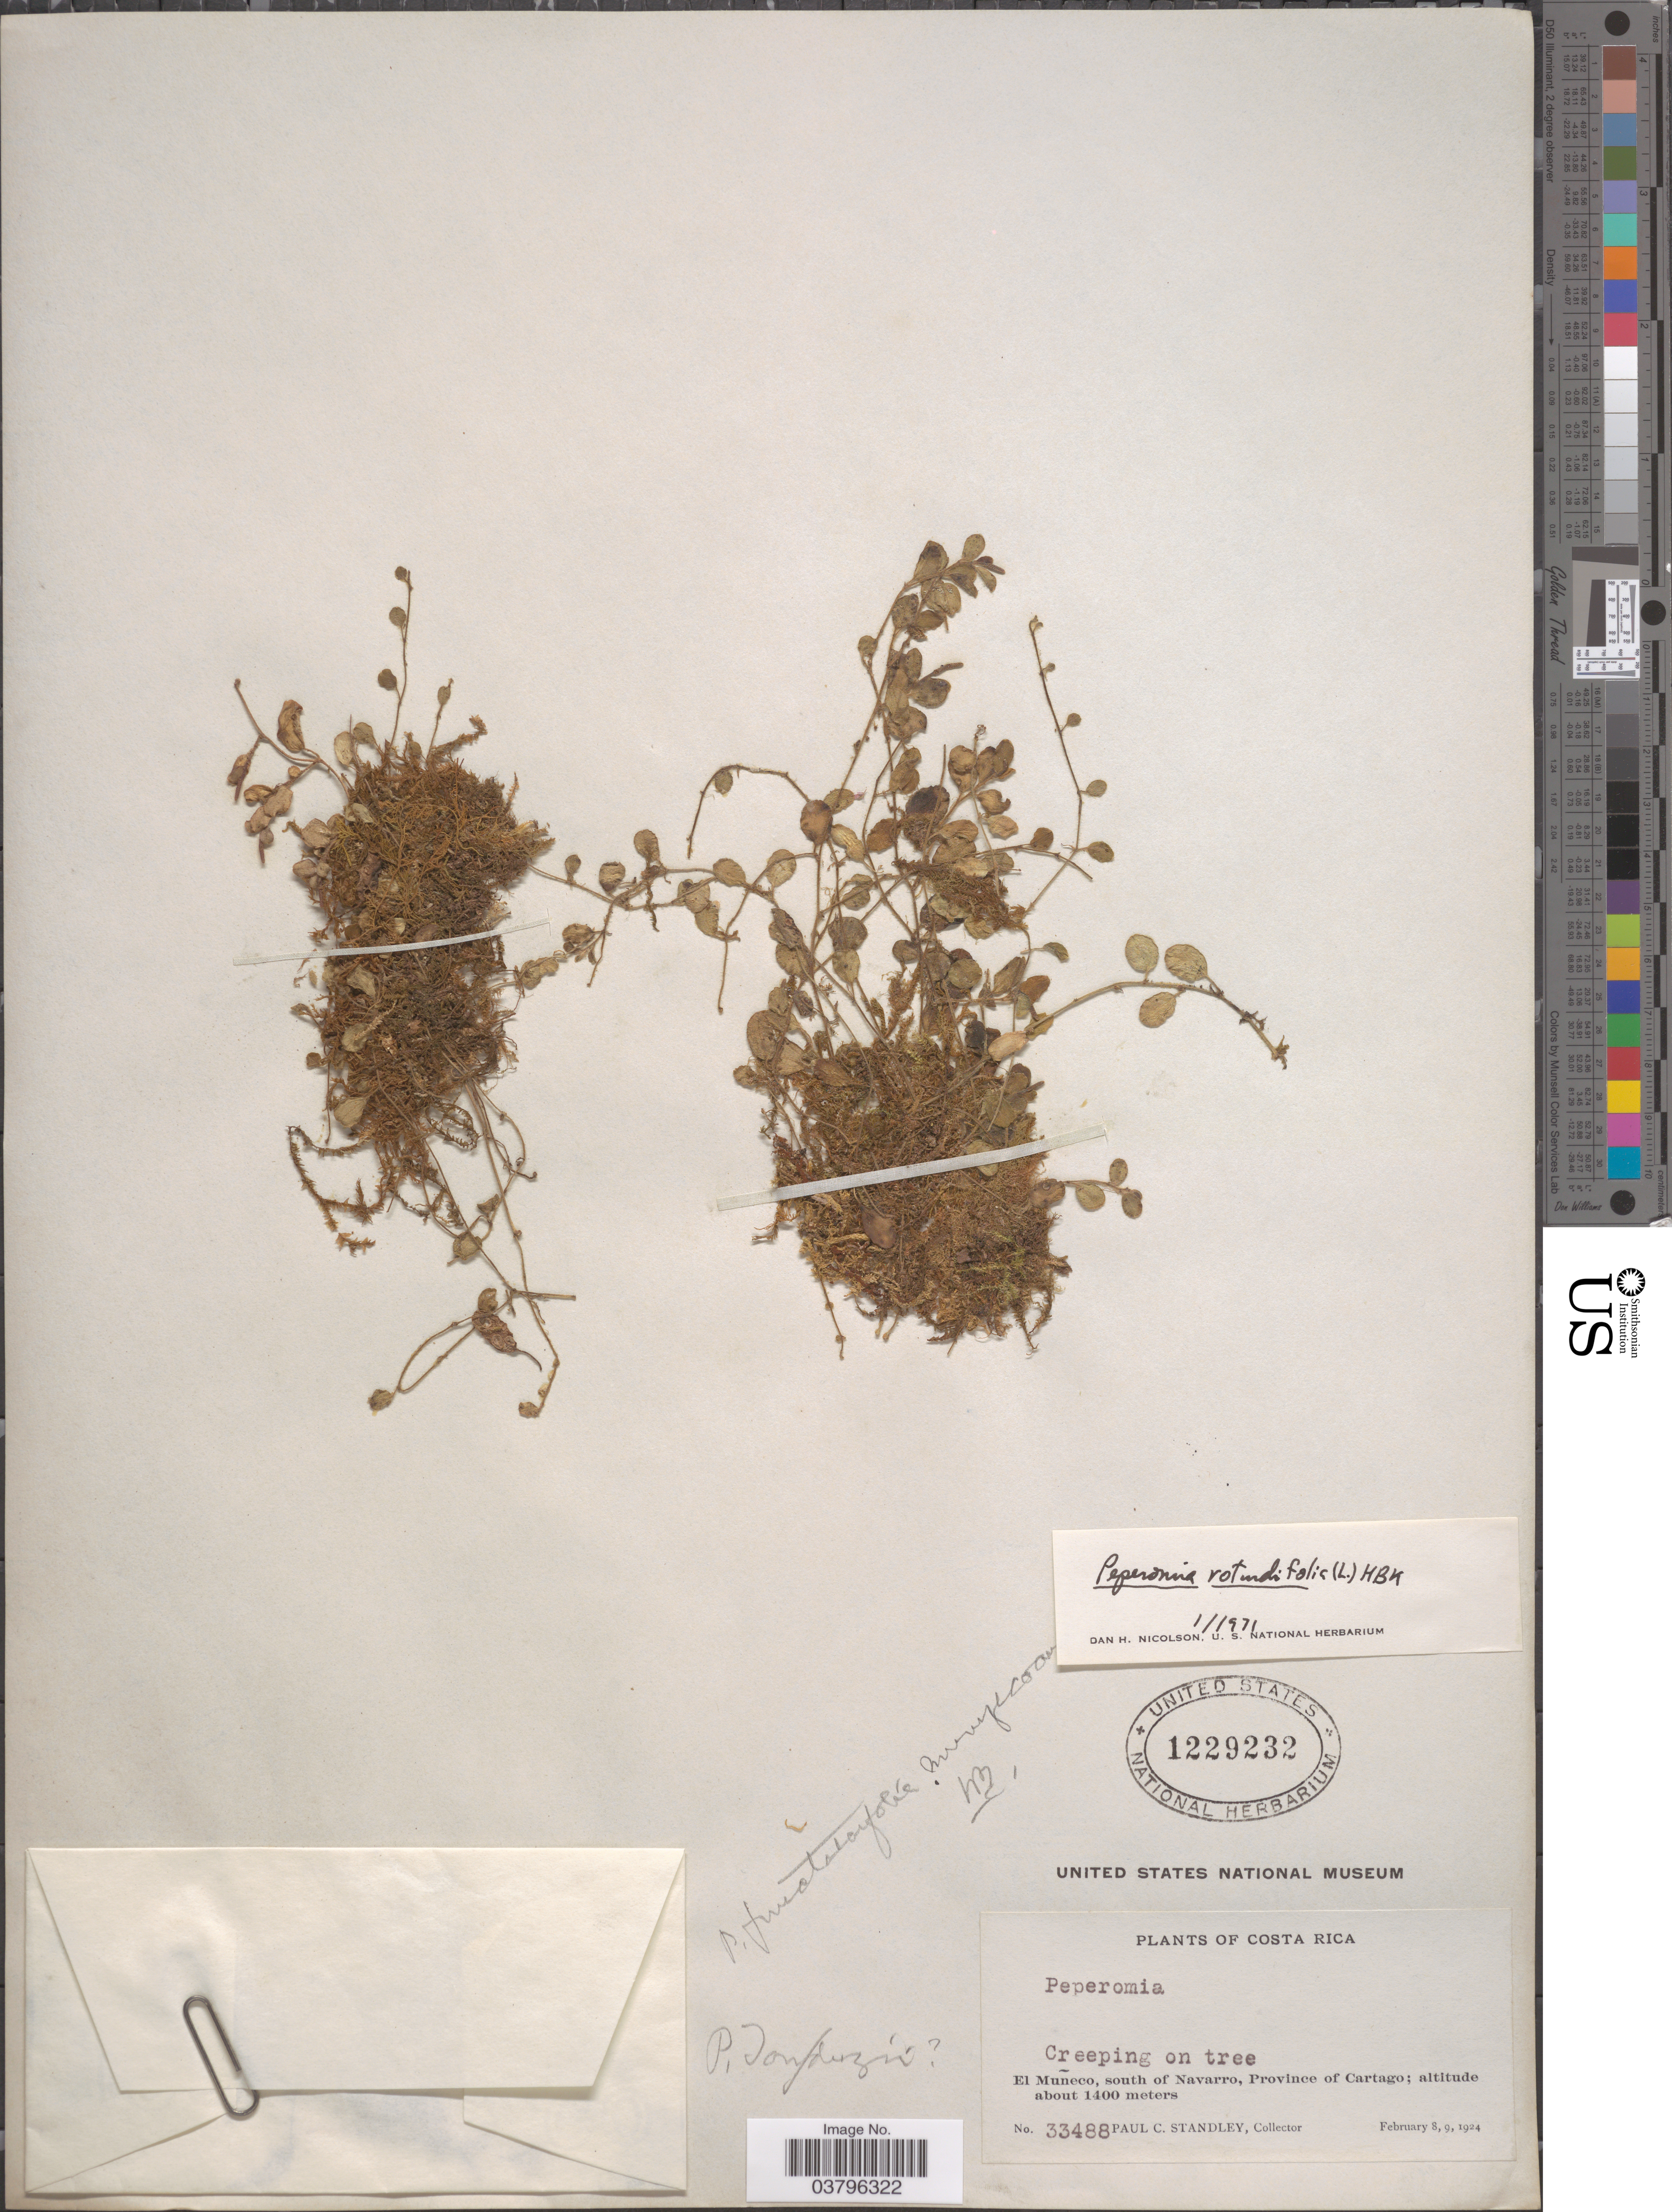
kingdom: Plantae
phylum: Tracheophyta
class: Magnoliopsida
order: Piperales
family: Piperaceae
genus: Peperomia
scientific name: Peperomia matlalucaensis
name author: C. DC.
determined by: Jiménez, José Estaban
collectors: P. C. Standley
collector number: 33488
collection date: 1924-02-08/1924-02-09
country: Costa Rica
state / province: Cartago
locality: El Muñeco, south of Navarro.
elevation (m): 1400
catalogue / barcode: US 1229232